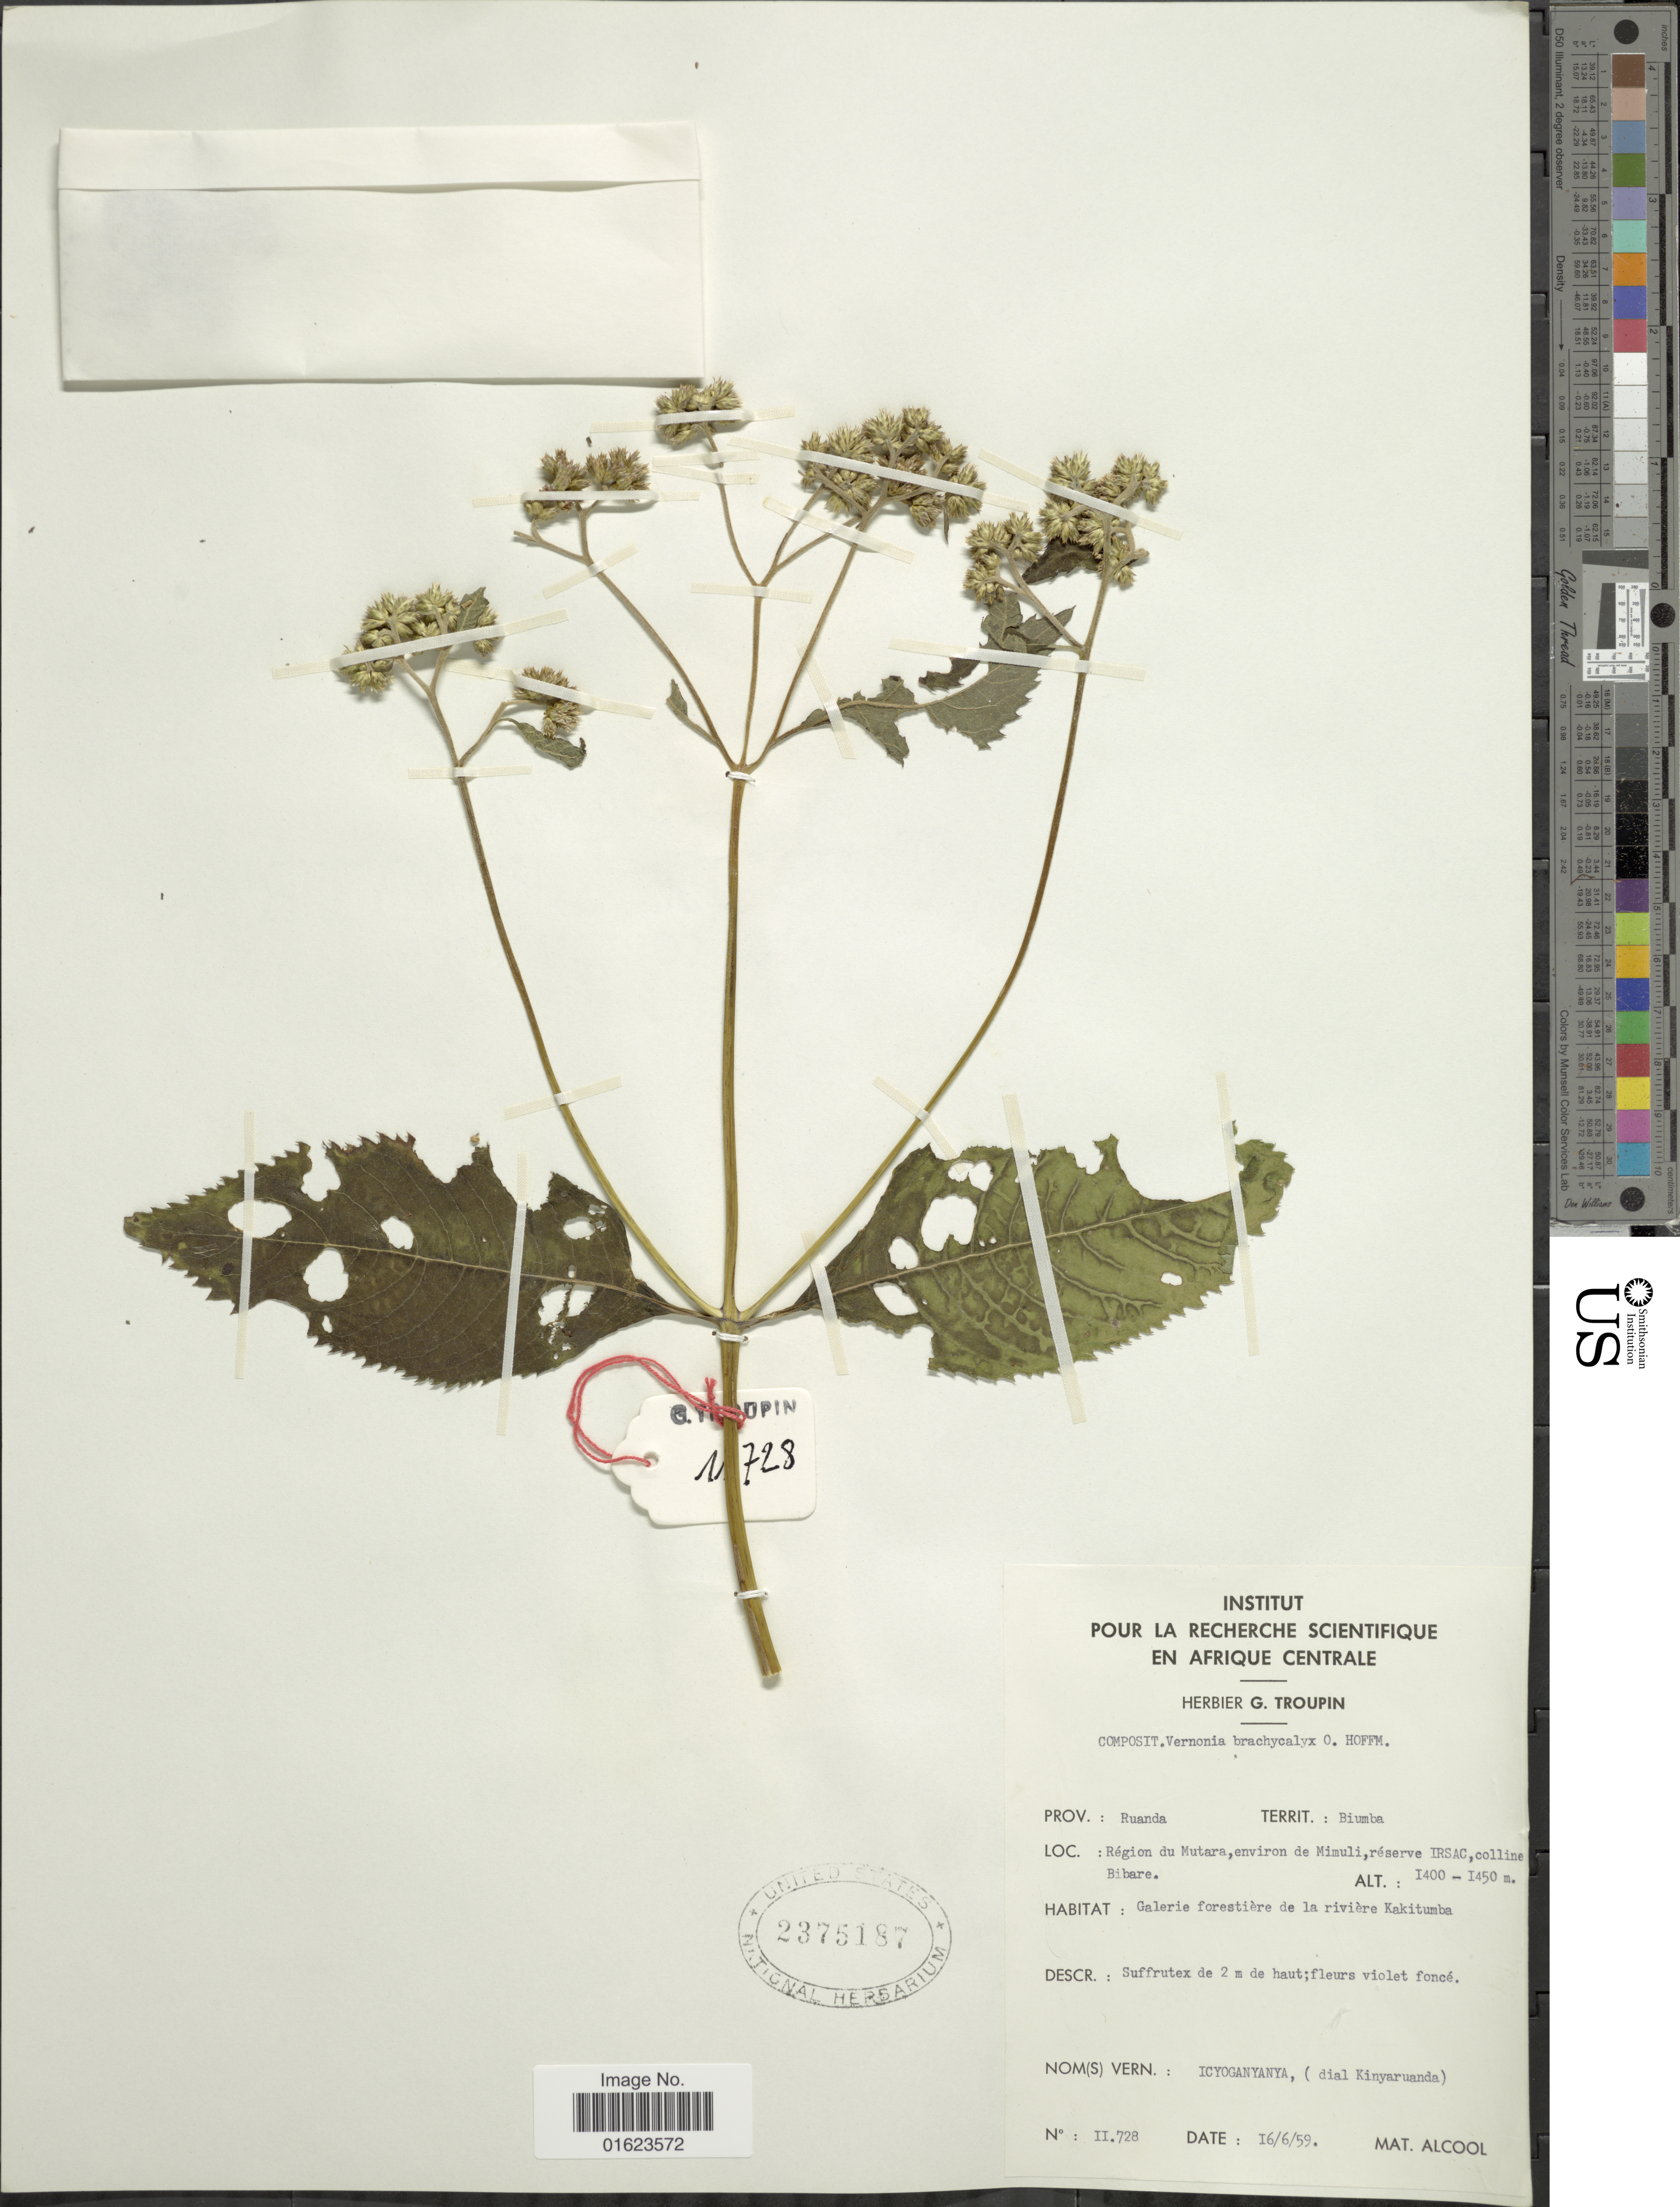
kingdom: Plantae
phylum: Tracheophyta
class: Magnoliopsida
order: Asterales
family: Asteraceae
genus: Bothriocline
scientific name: Bothriocline schimperi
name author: Oliv. & Hiern ex Benth.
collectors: ex herb. G. Troupin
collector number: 11728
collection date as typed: Transcribed d/m/y: 16/6/59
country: Rwanda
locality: Prov.: Ruanda, Territ.: Biumba. Region du Mutara, environ de Mimuli, reserve IRSAC, colline Bibare.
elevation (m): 1400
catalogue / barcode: US 2375187